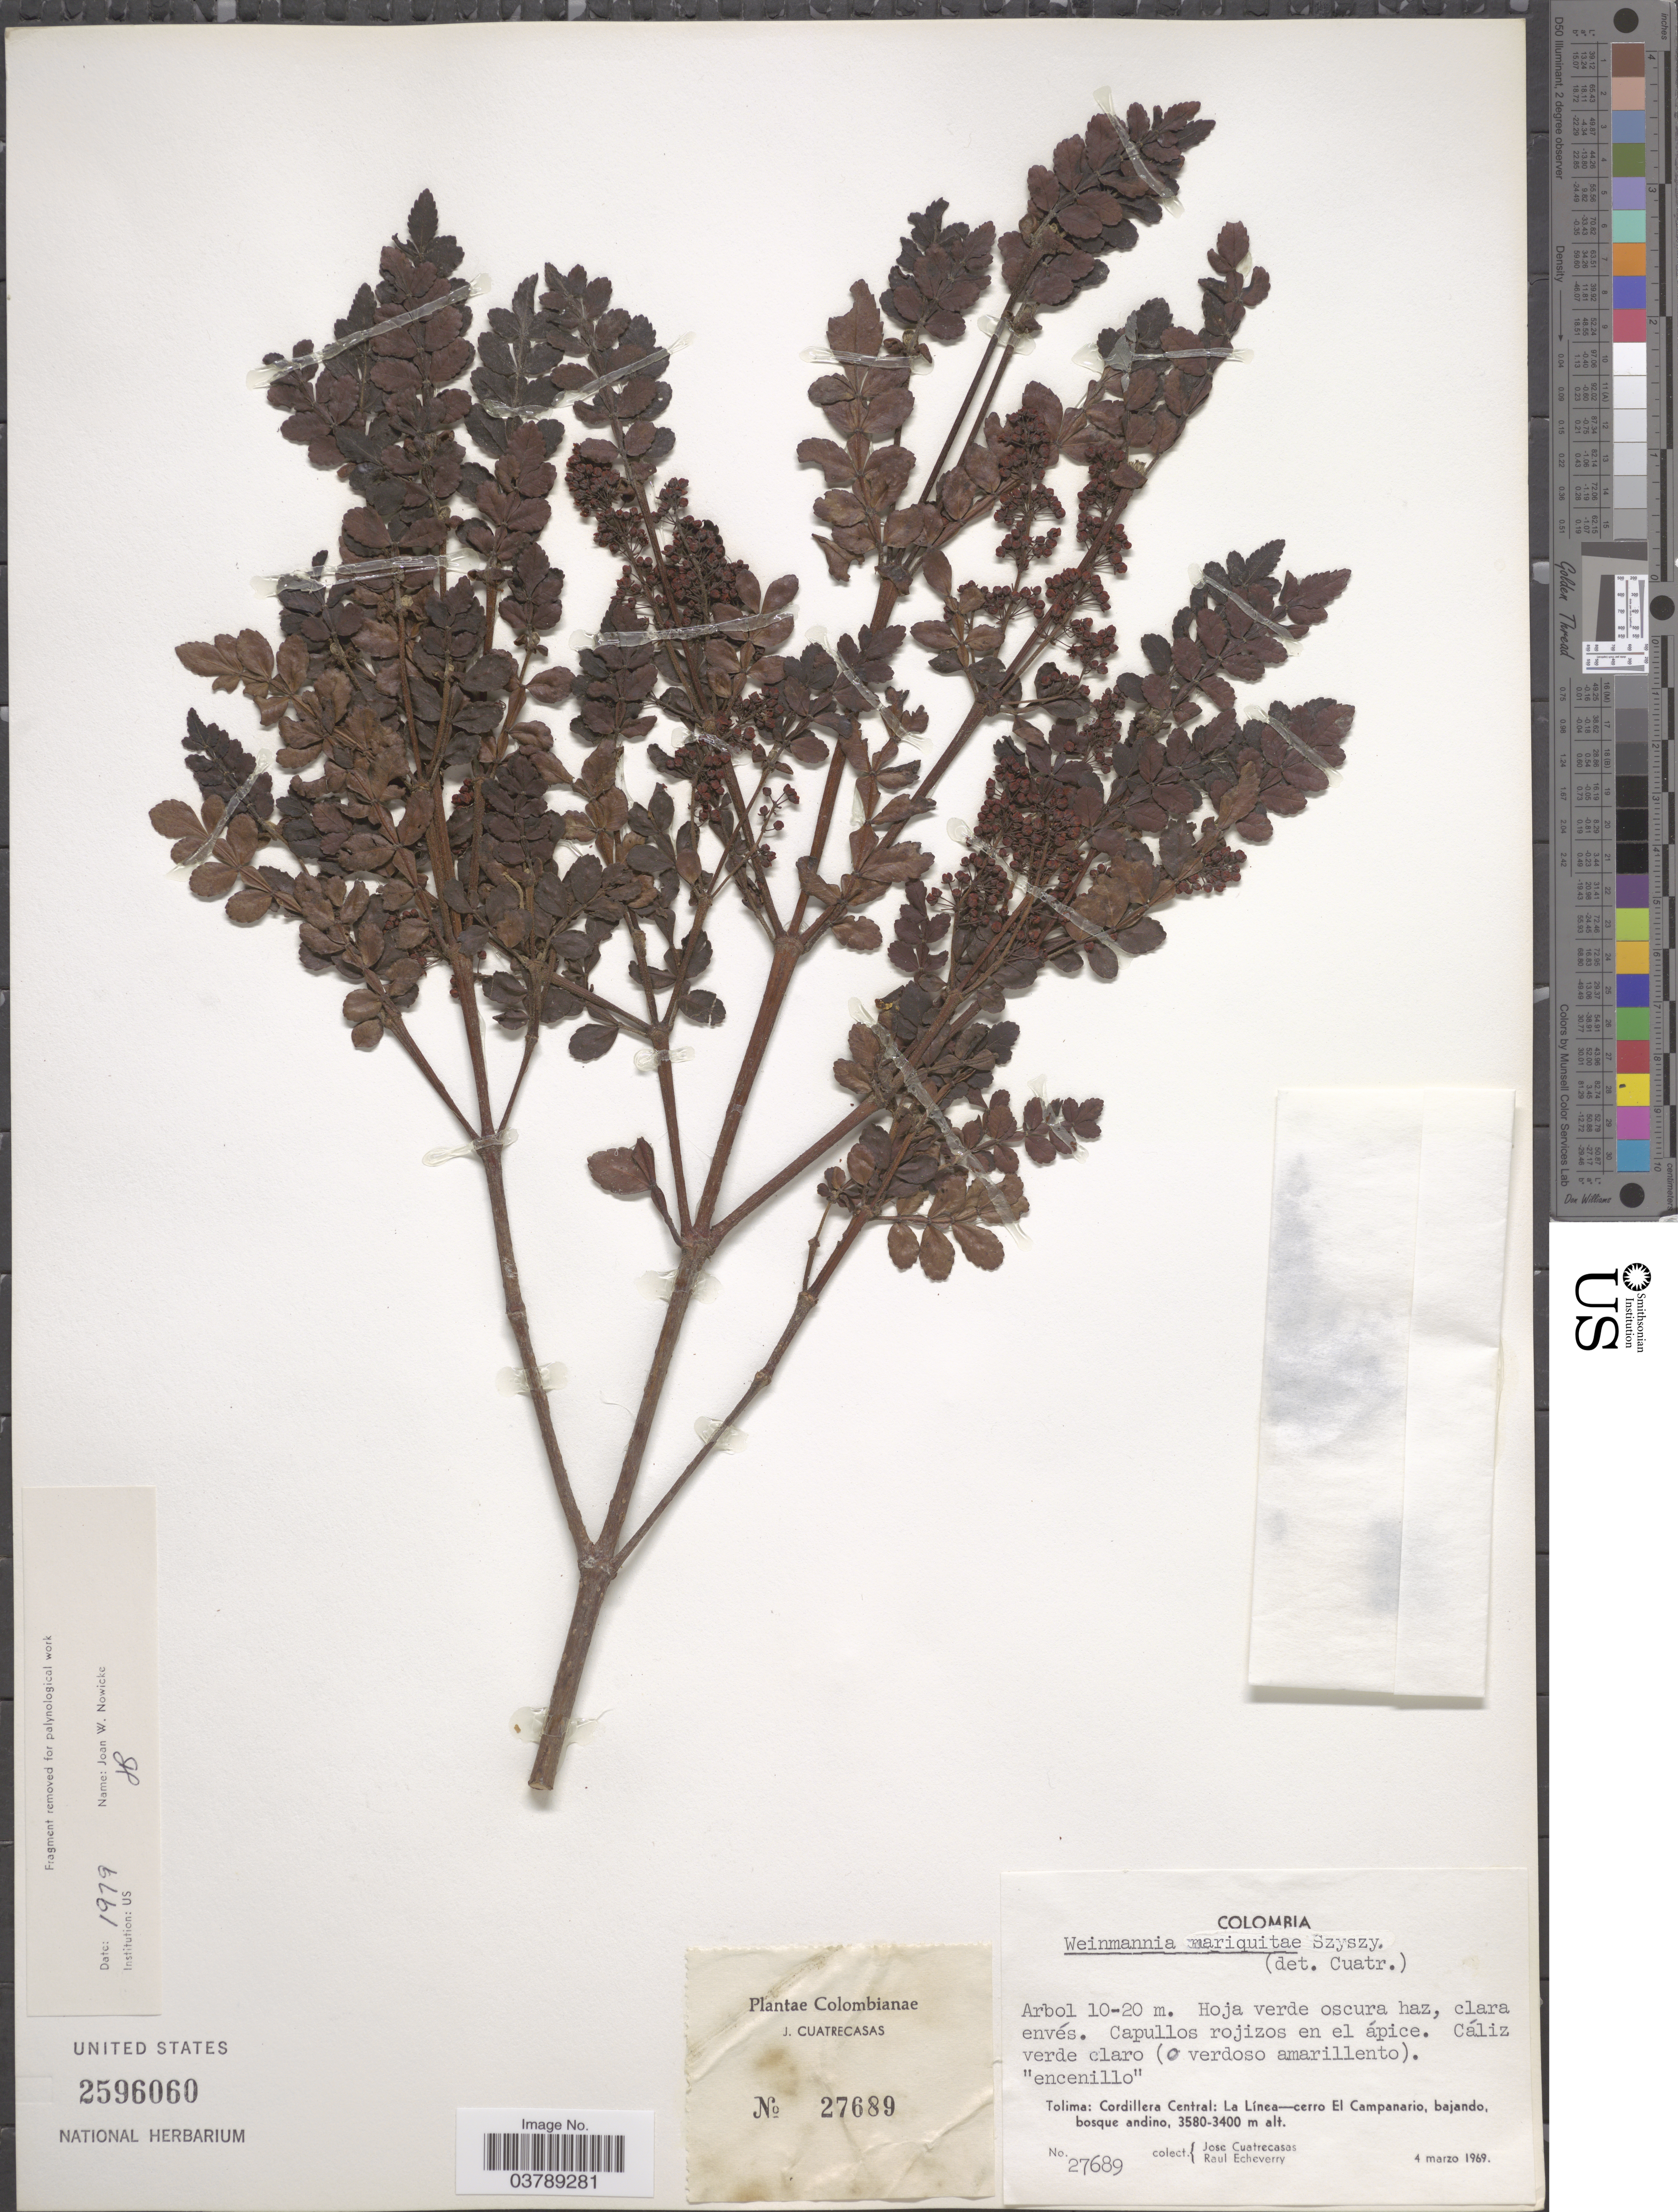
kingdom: Plantae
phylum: Tracheophyta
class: Magnoliopsida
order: Oxalidales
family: Cunoniaceae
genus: Weinmannia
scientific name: Weinmannia mariquitae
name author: Szyszyl.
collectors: J. Cuatrecasas & R. Echeverry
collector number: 27689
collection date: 1969-03-04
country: Colombia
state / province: Tolima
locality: Cordillera Central: La Linea - cerro El Campanario, bajando, bosque andino.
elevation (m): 3400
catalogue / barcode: US 2596060